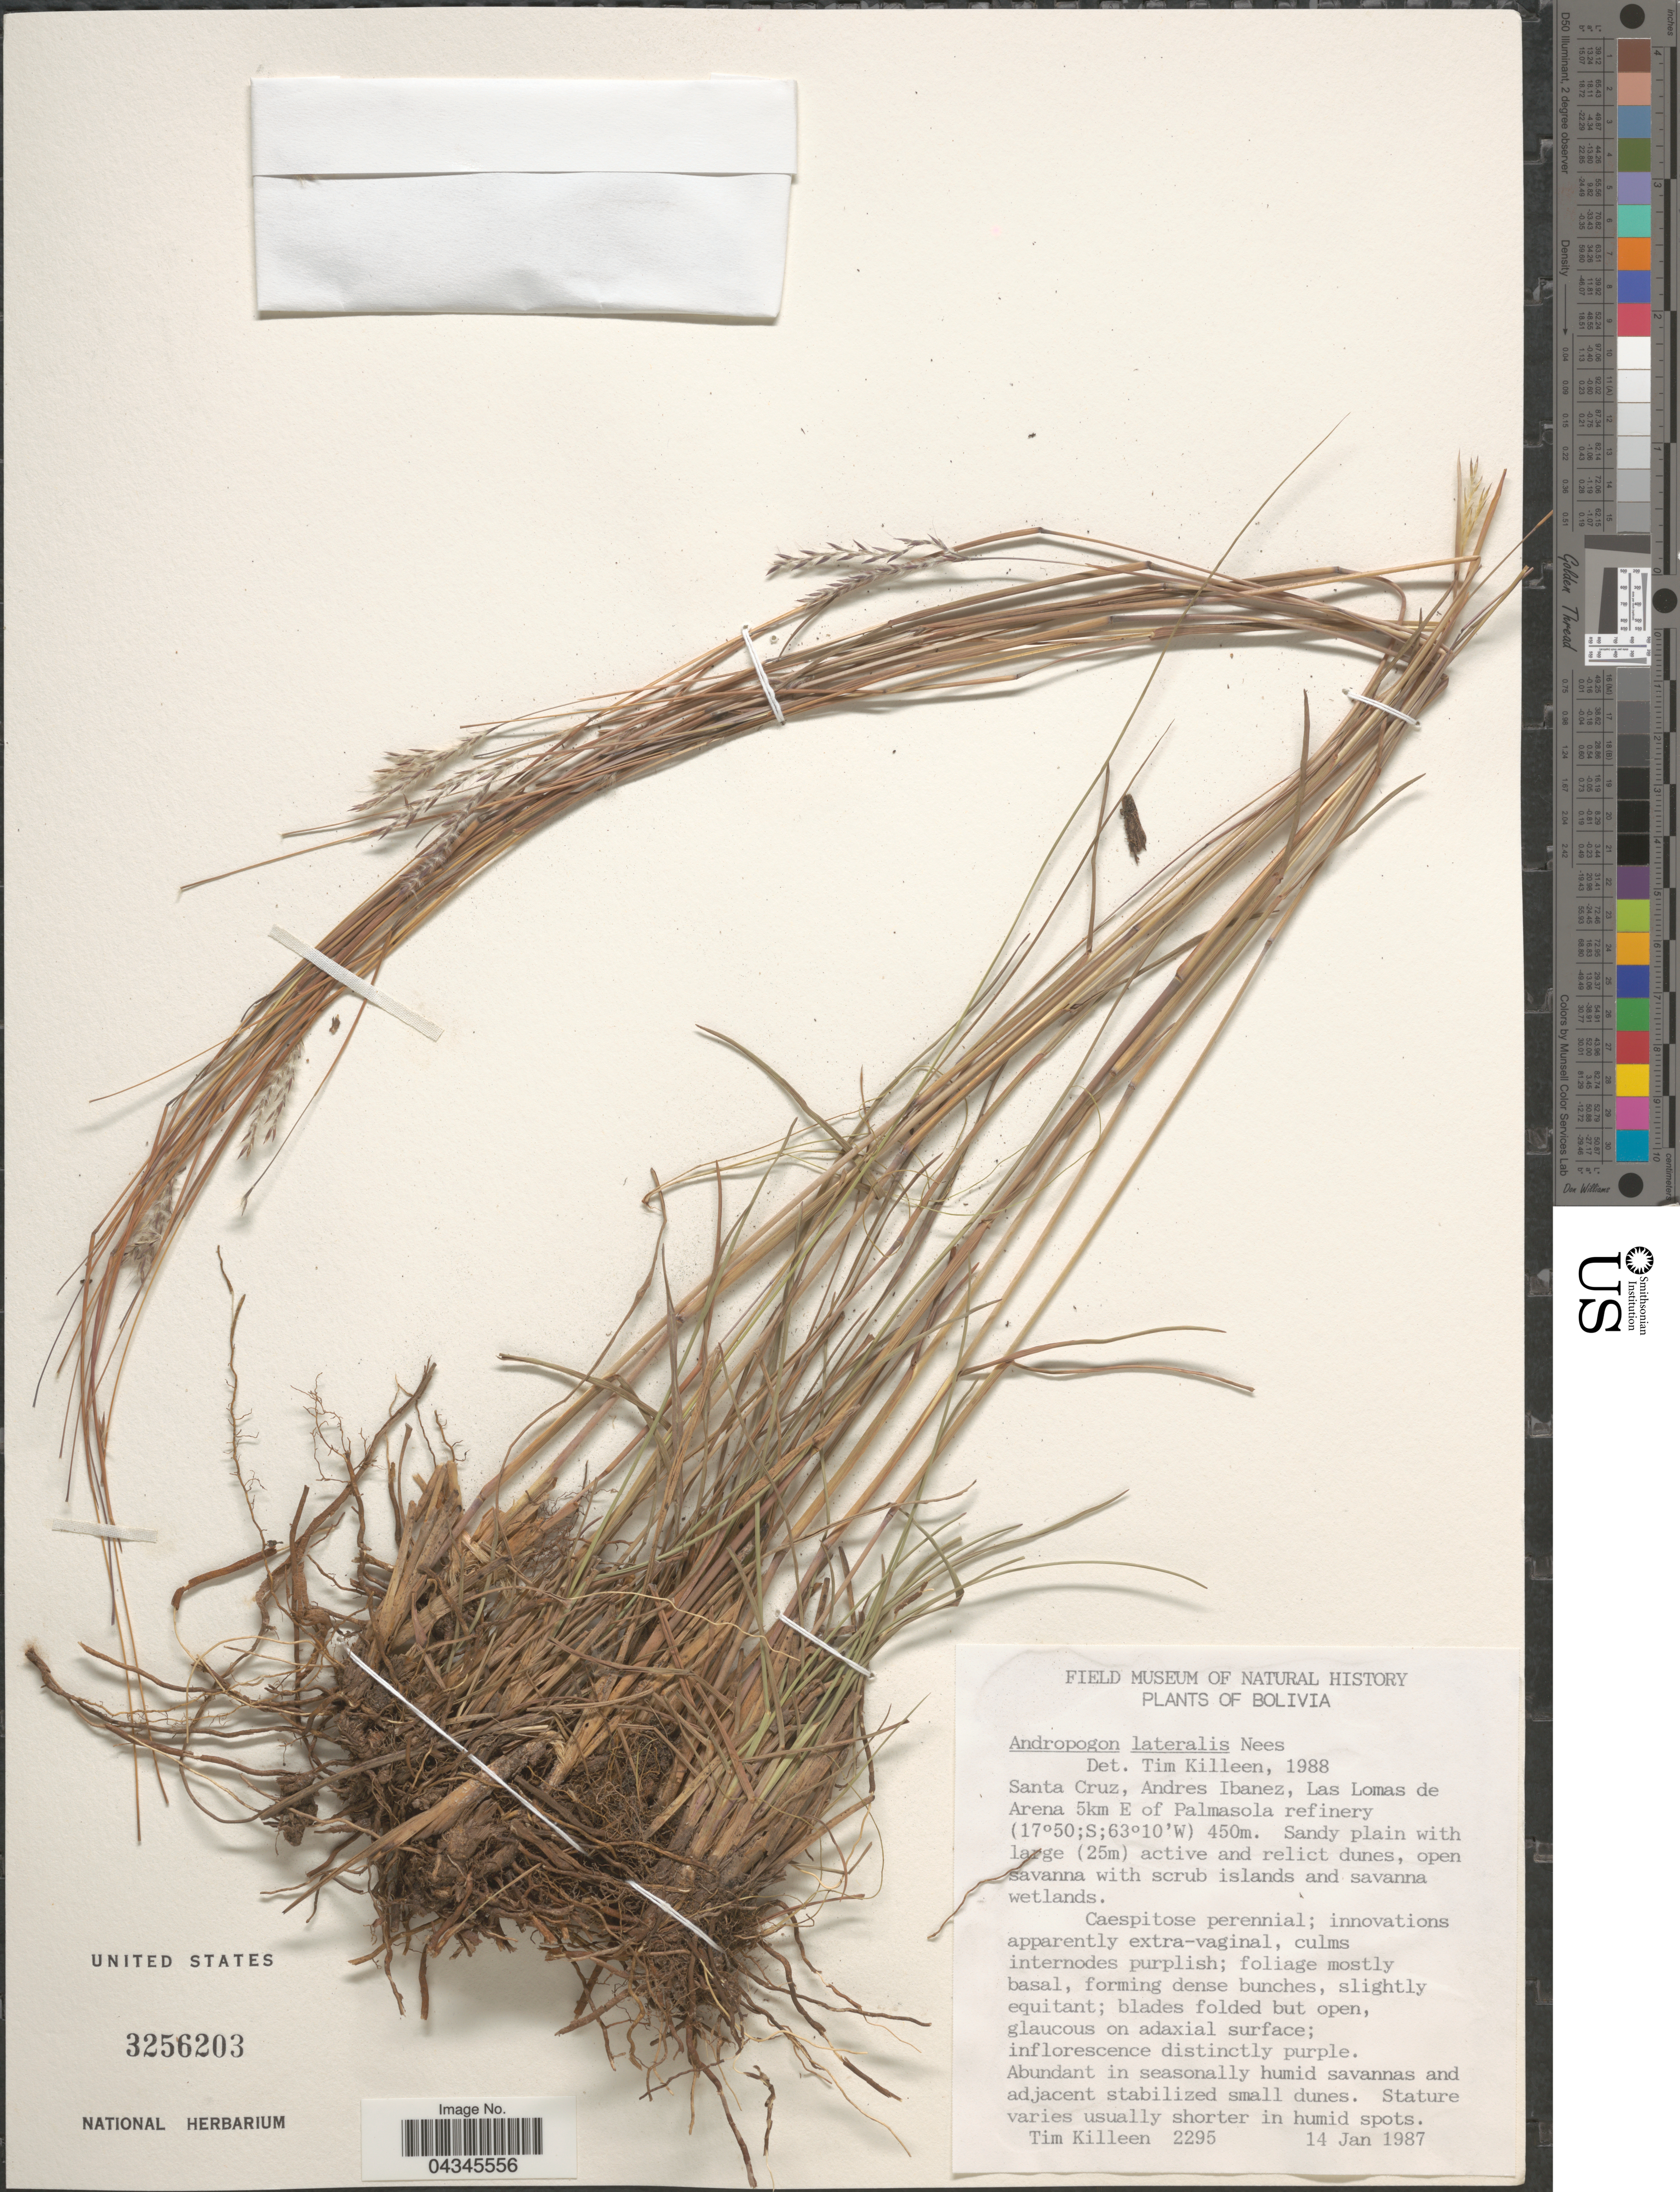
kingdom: Plantae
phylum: Tracheophyta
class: Liliopsida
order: Poales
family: Poaceae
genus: Andropogon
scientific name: Andropogon lateralis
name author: Nees in Mart.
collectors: T. J. Killeen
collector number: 2295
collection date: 1987-01-14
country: Bolivia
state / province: Santa Cruz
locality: Andres Ibanez, Las Lomas de Arena 5km E of Palmasola refinery.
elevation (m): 450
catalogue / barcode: US 3256203